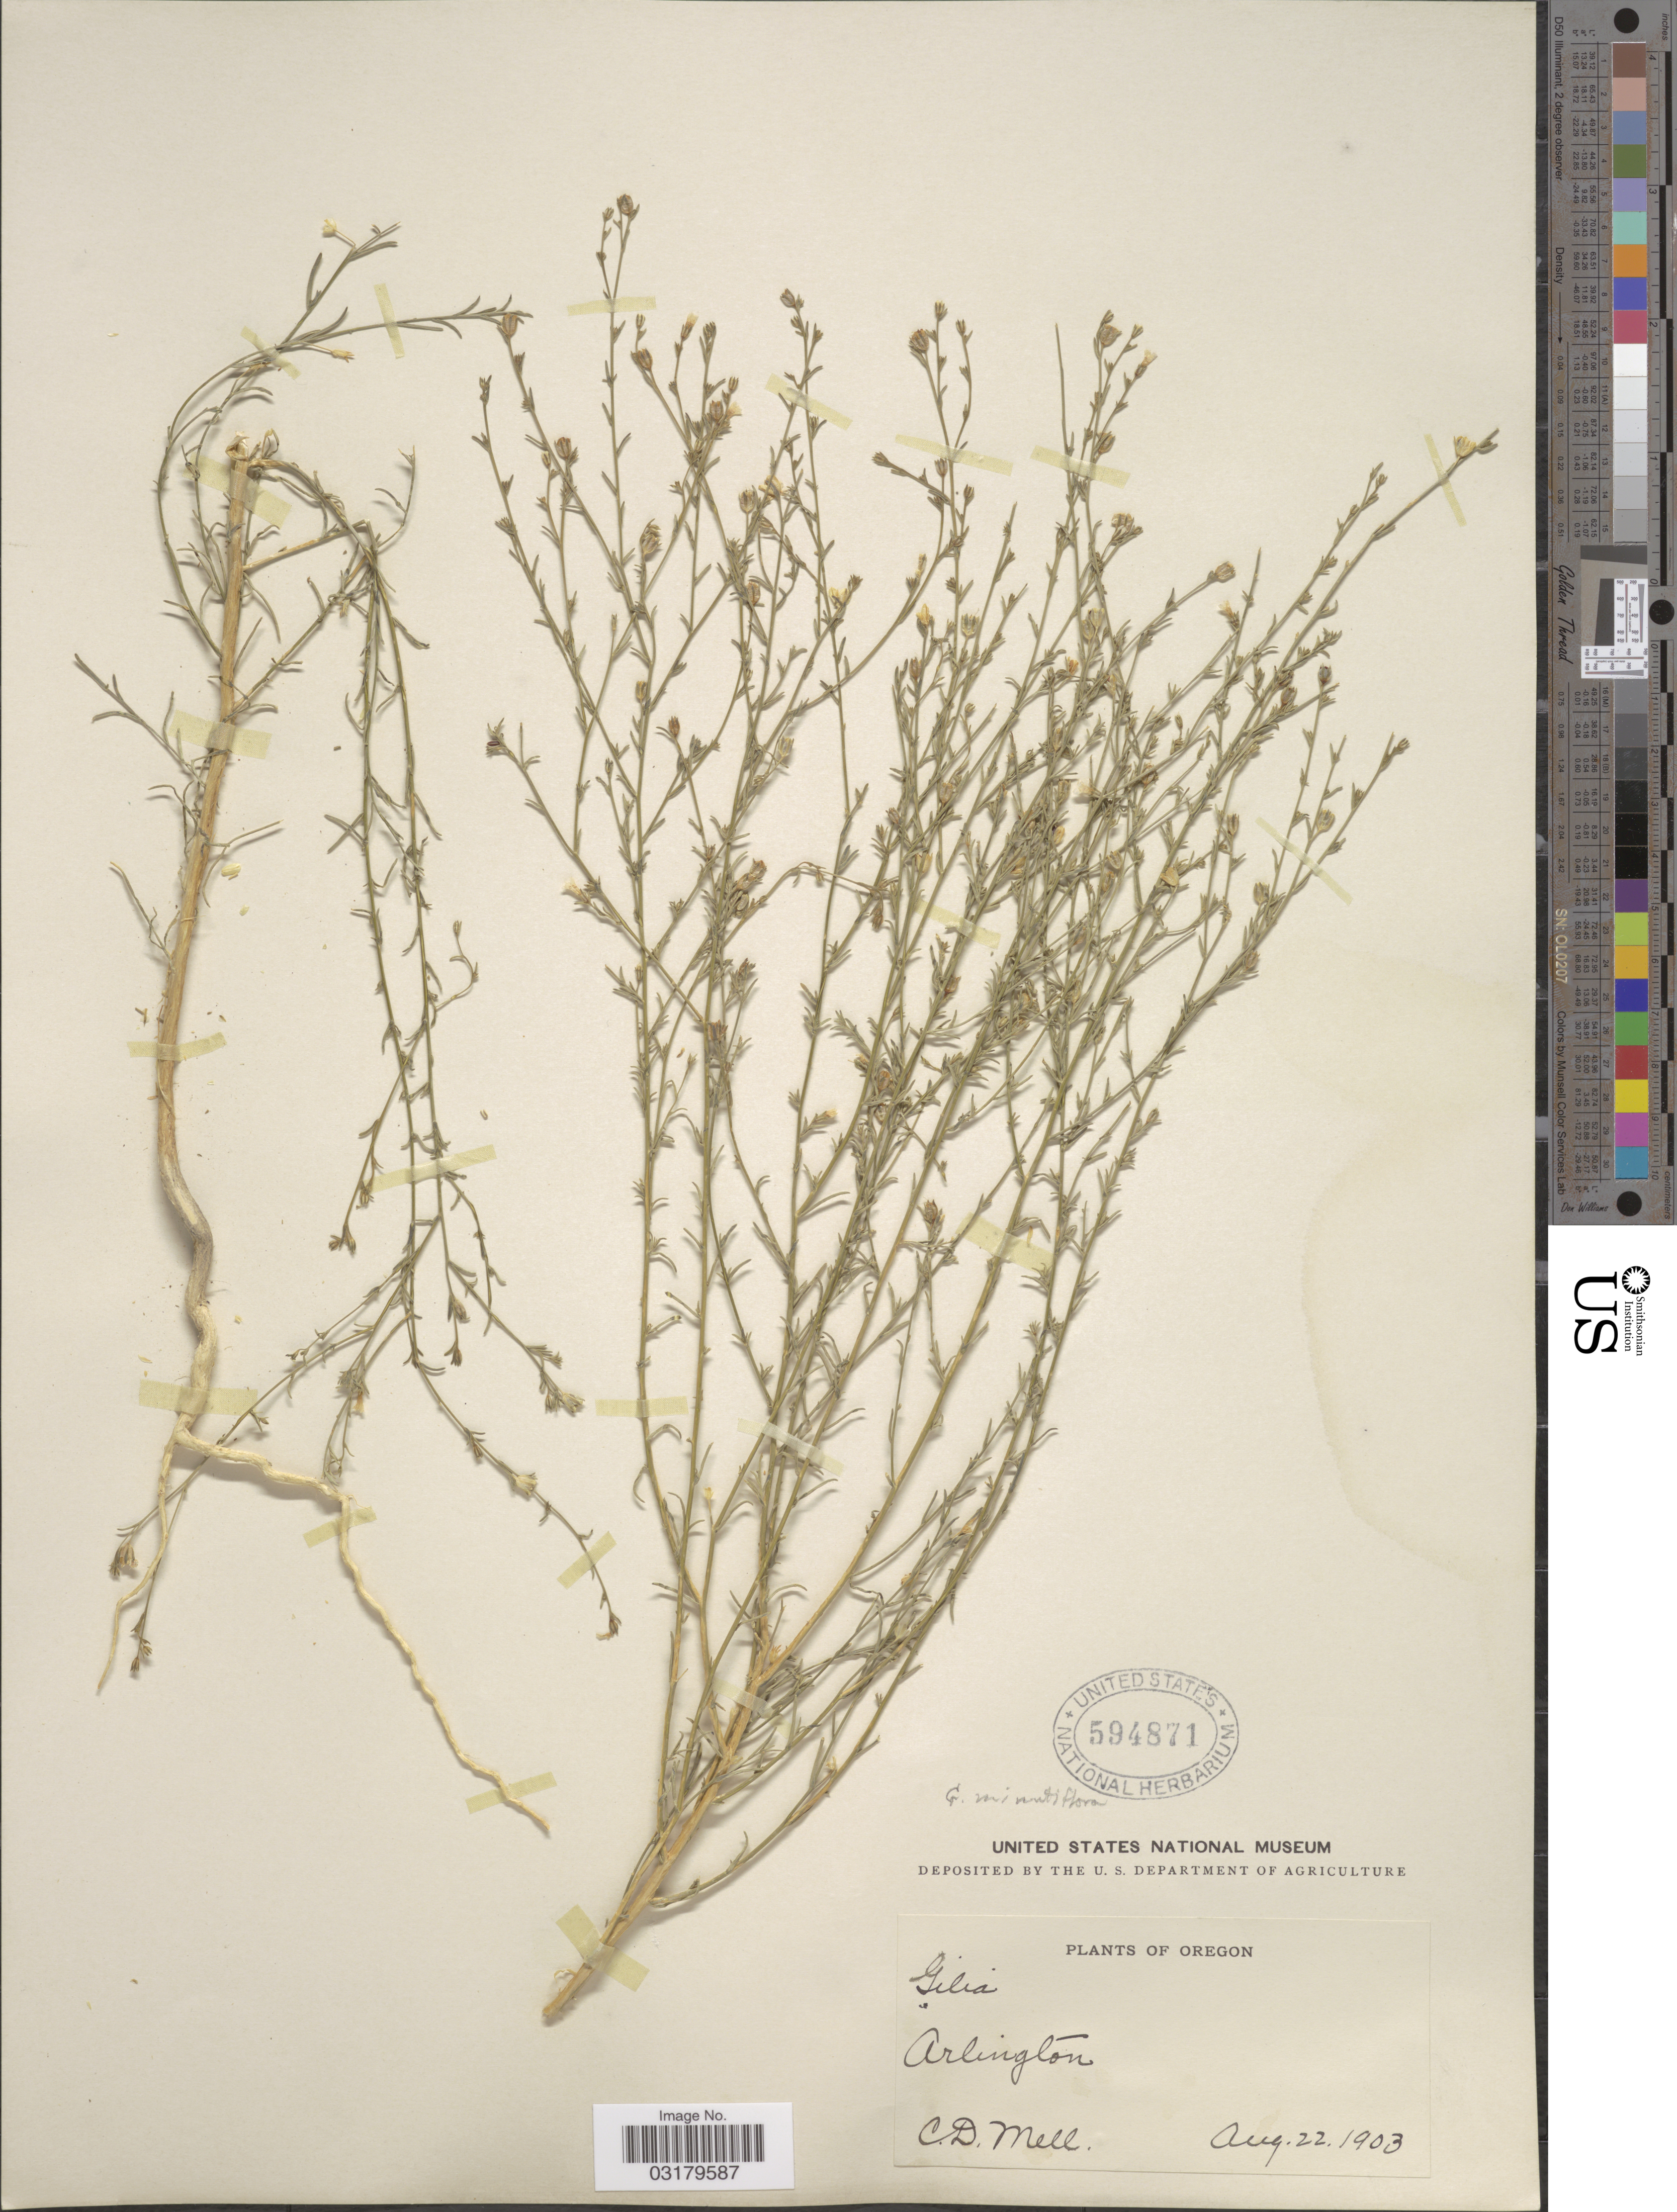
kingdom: Plantae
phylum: Tracheophyta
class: Magnoliopsida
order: Ericales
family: Polemoniaceae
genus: Microgilia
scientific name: Microgilia minutiflora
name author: (J.M. Porter & L.A. Johnson) Benth.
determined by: Strong, Mark T., (BOT), Smithsonian Institution - National Museum of Natural History (UNITED STATES)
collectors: C. D. Mell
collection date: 1903-08-22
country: United States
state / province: Oregon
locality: Arlington.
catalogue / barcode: US 594871